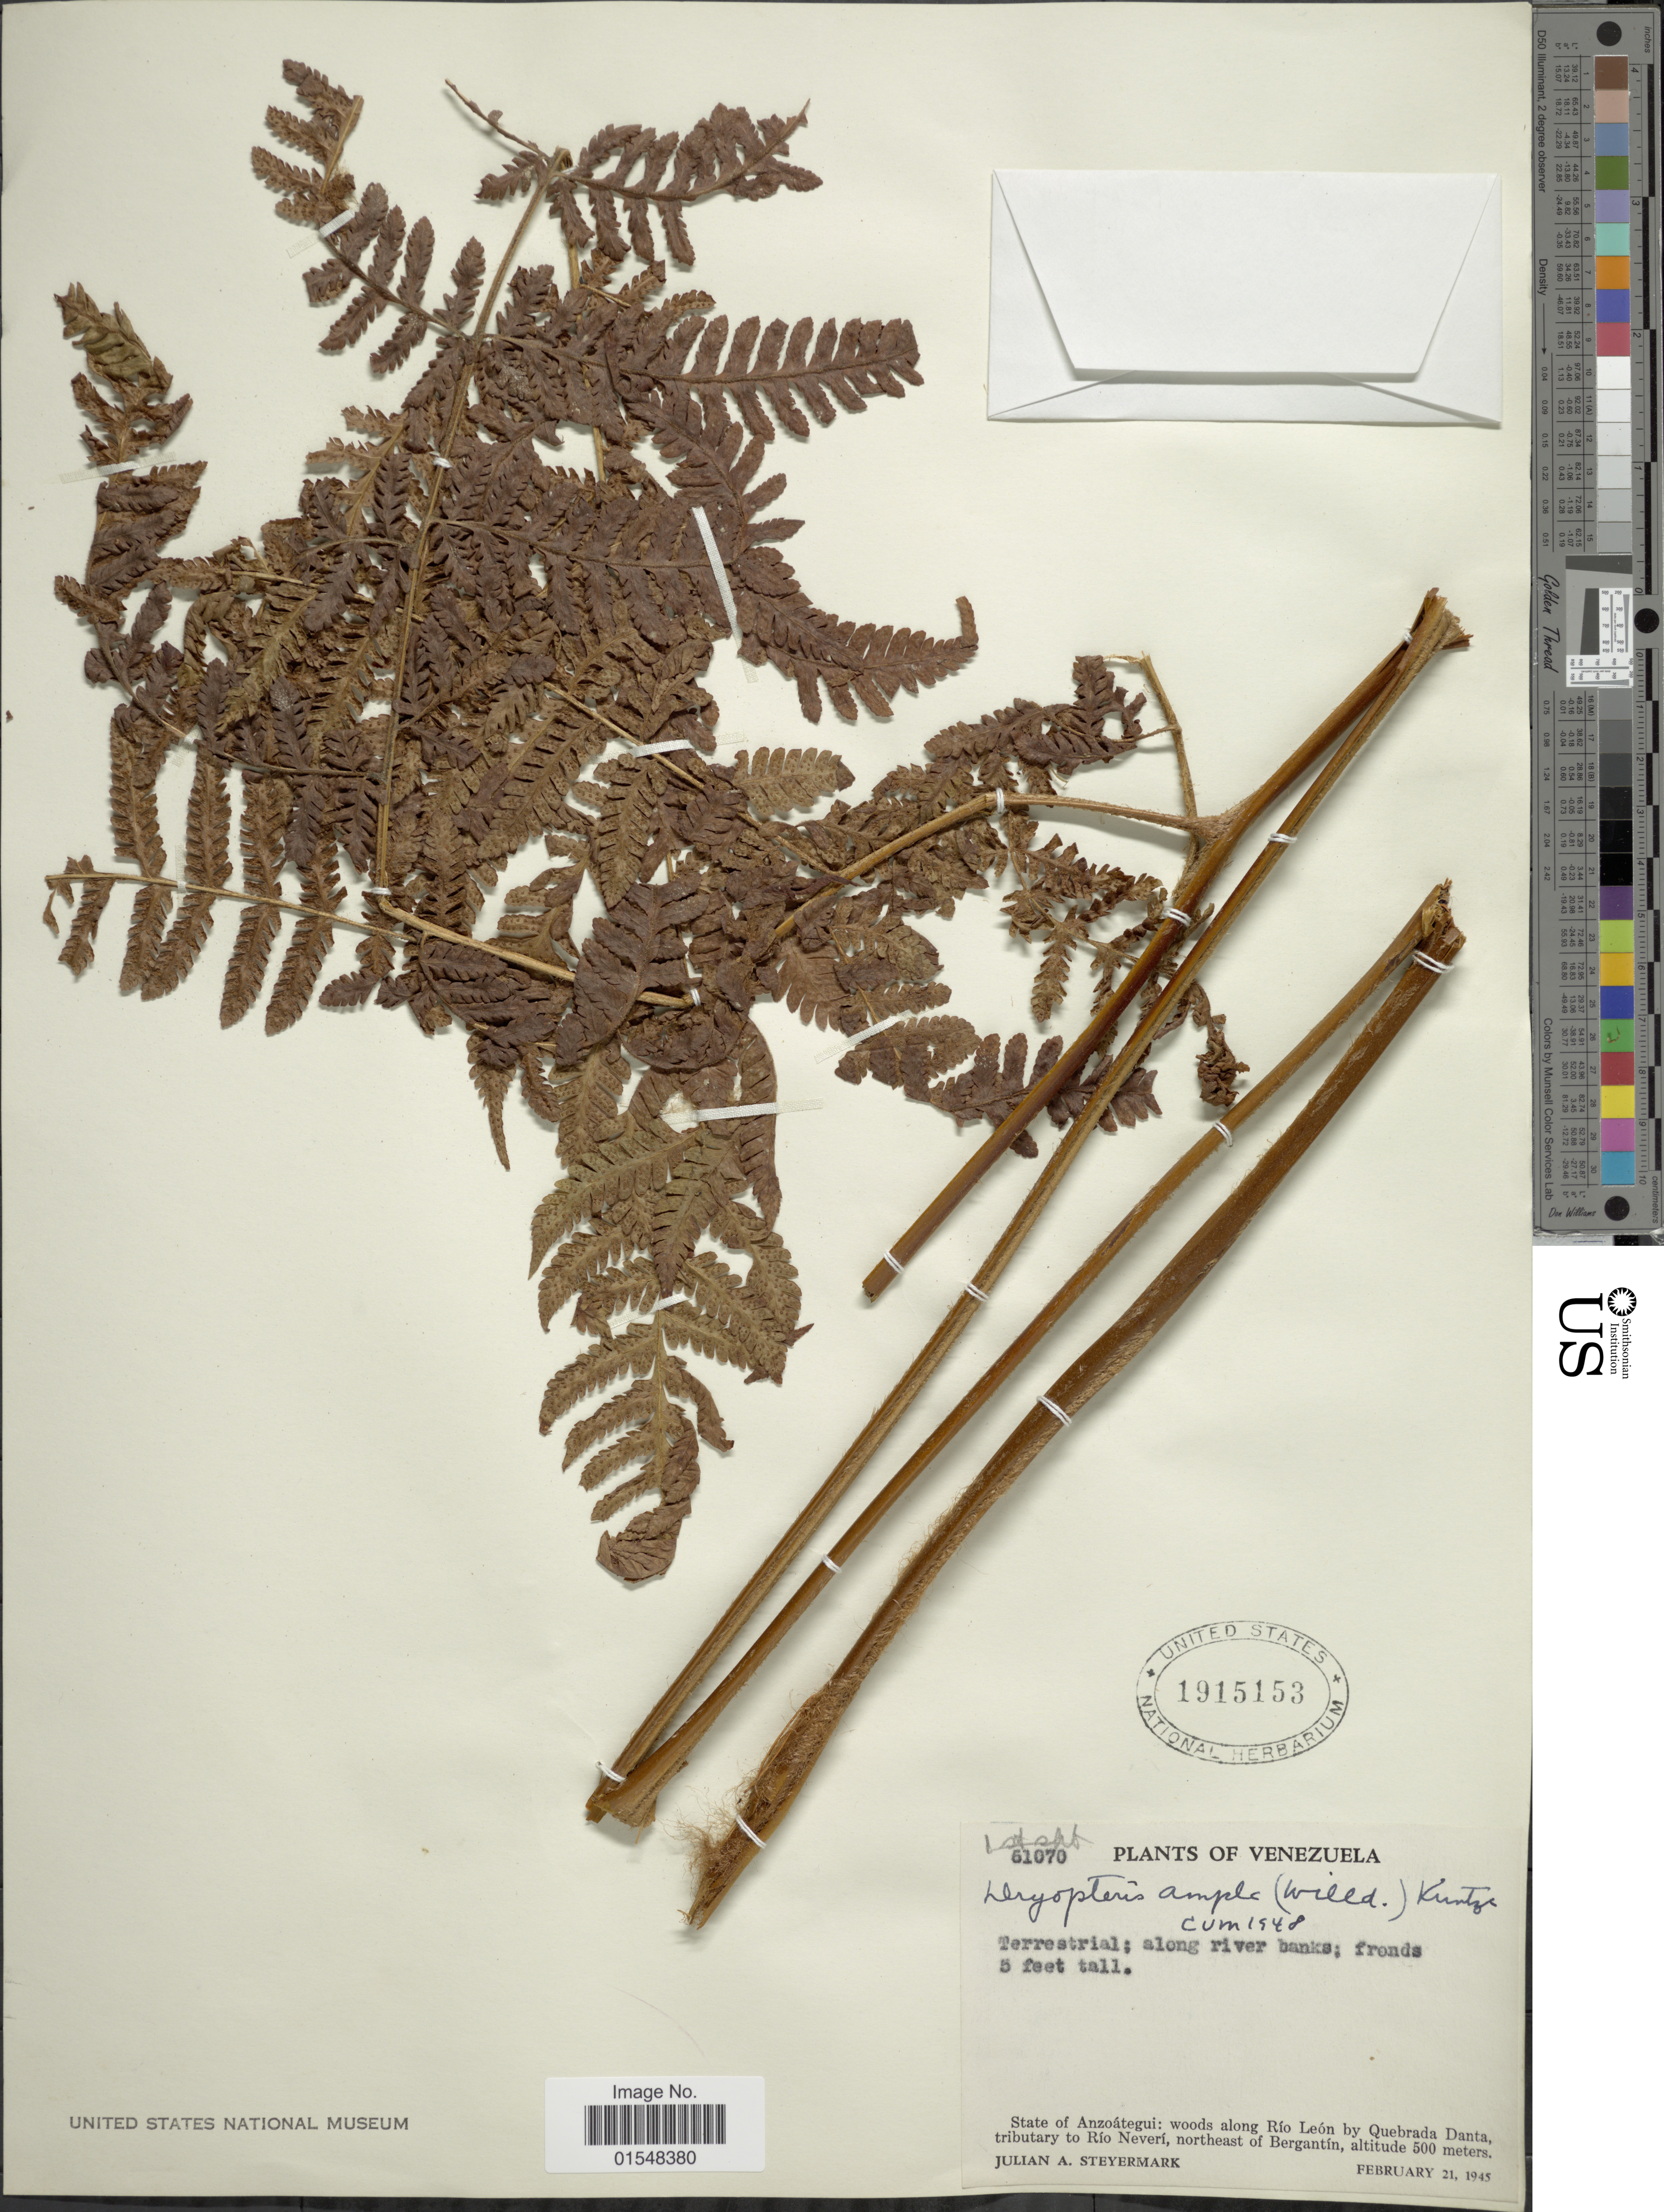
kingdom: Plantae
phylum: Tracheophyta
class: Polypodiopsida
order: Polypodiales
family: Dryopteridaceae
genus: Ctenitis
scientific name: Ctenitis sloanei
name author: (Poepp. ex Spreng.) C.V. Morton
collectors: J. Steyermark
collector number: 51070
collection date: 1945-02-21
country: Venezuela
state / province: Anzoategui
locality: Woods along Río Léon by Quebrada Danta tributary to Río Neverí, northeast of Bergantín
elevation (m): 500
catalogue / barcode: US 1915153